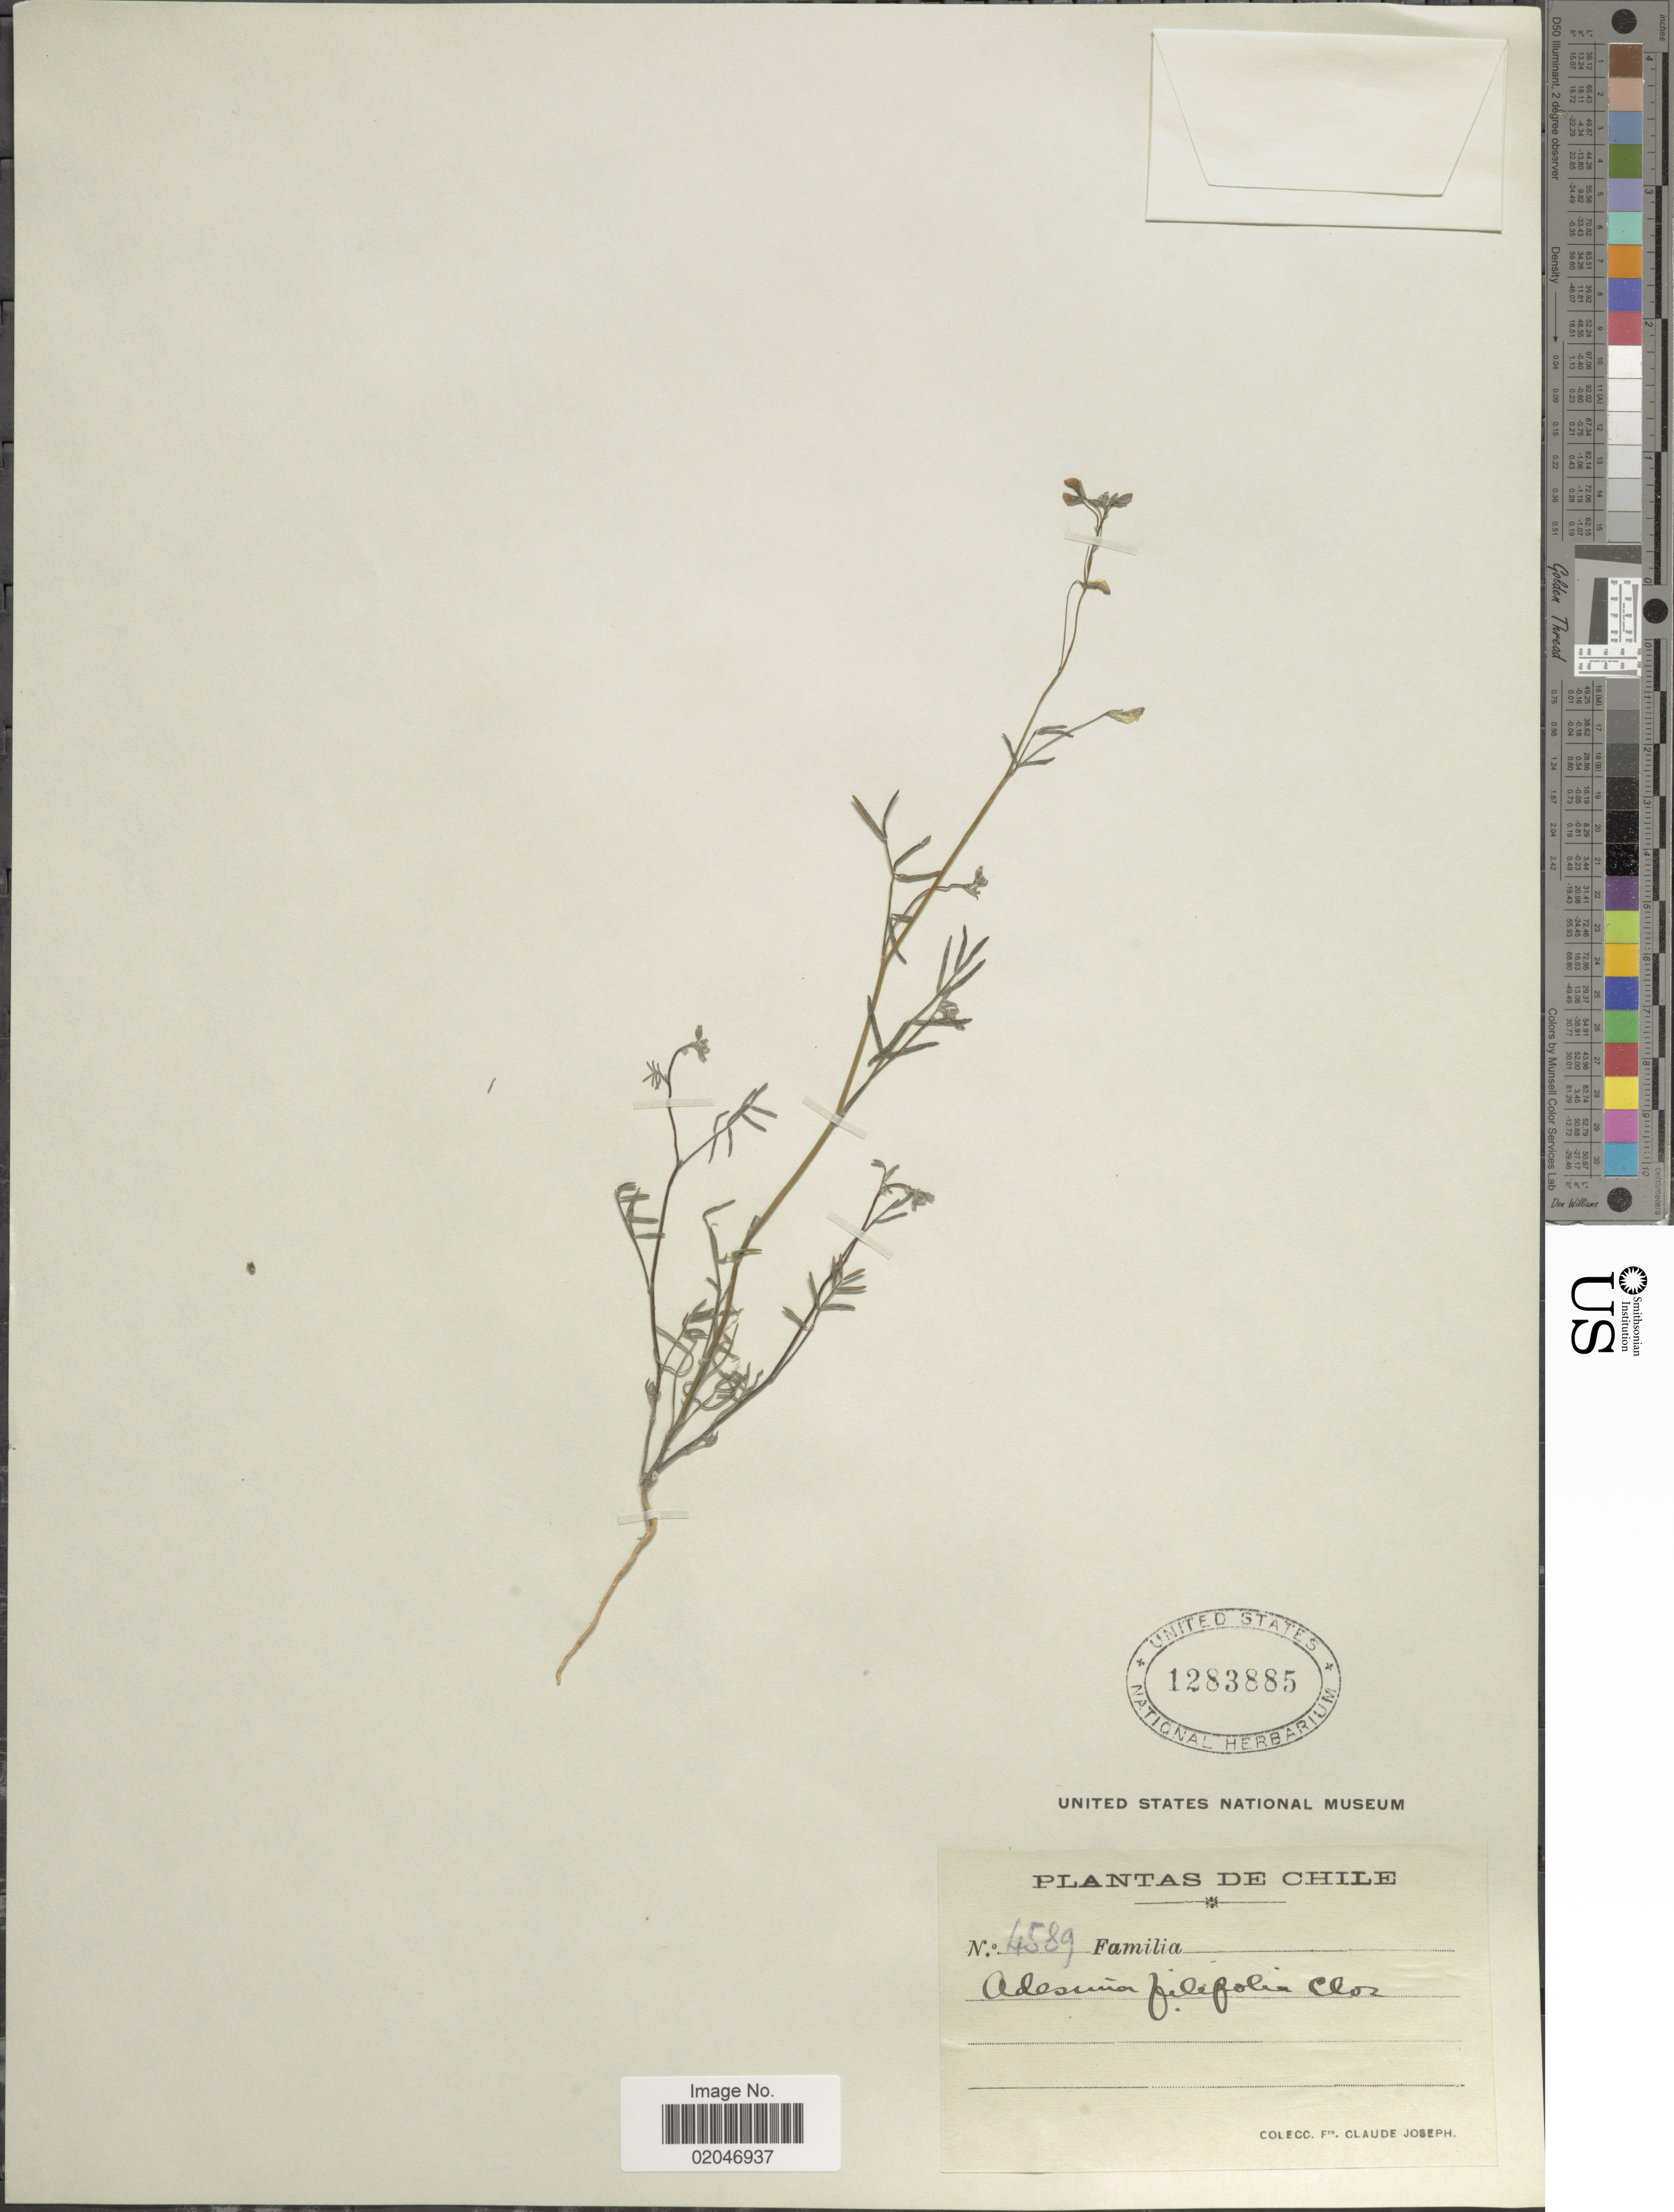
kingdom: Plantae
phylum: Tracheophyta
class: Magnoliopsida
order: Fabales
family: Fabaceae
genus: Adesmia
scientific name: Adesmia filifolia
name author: Clos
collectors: Bro. Claude-Joseph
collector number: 4589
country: Chile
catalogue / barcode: US 1283885